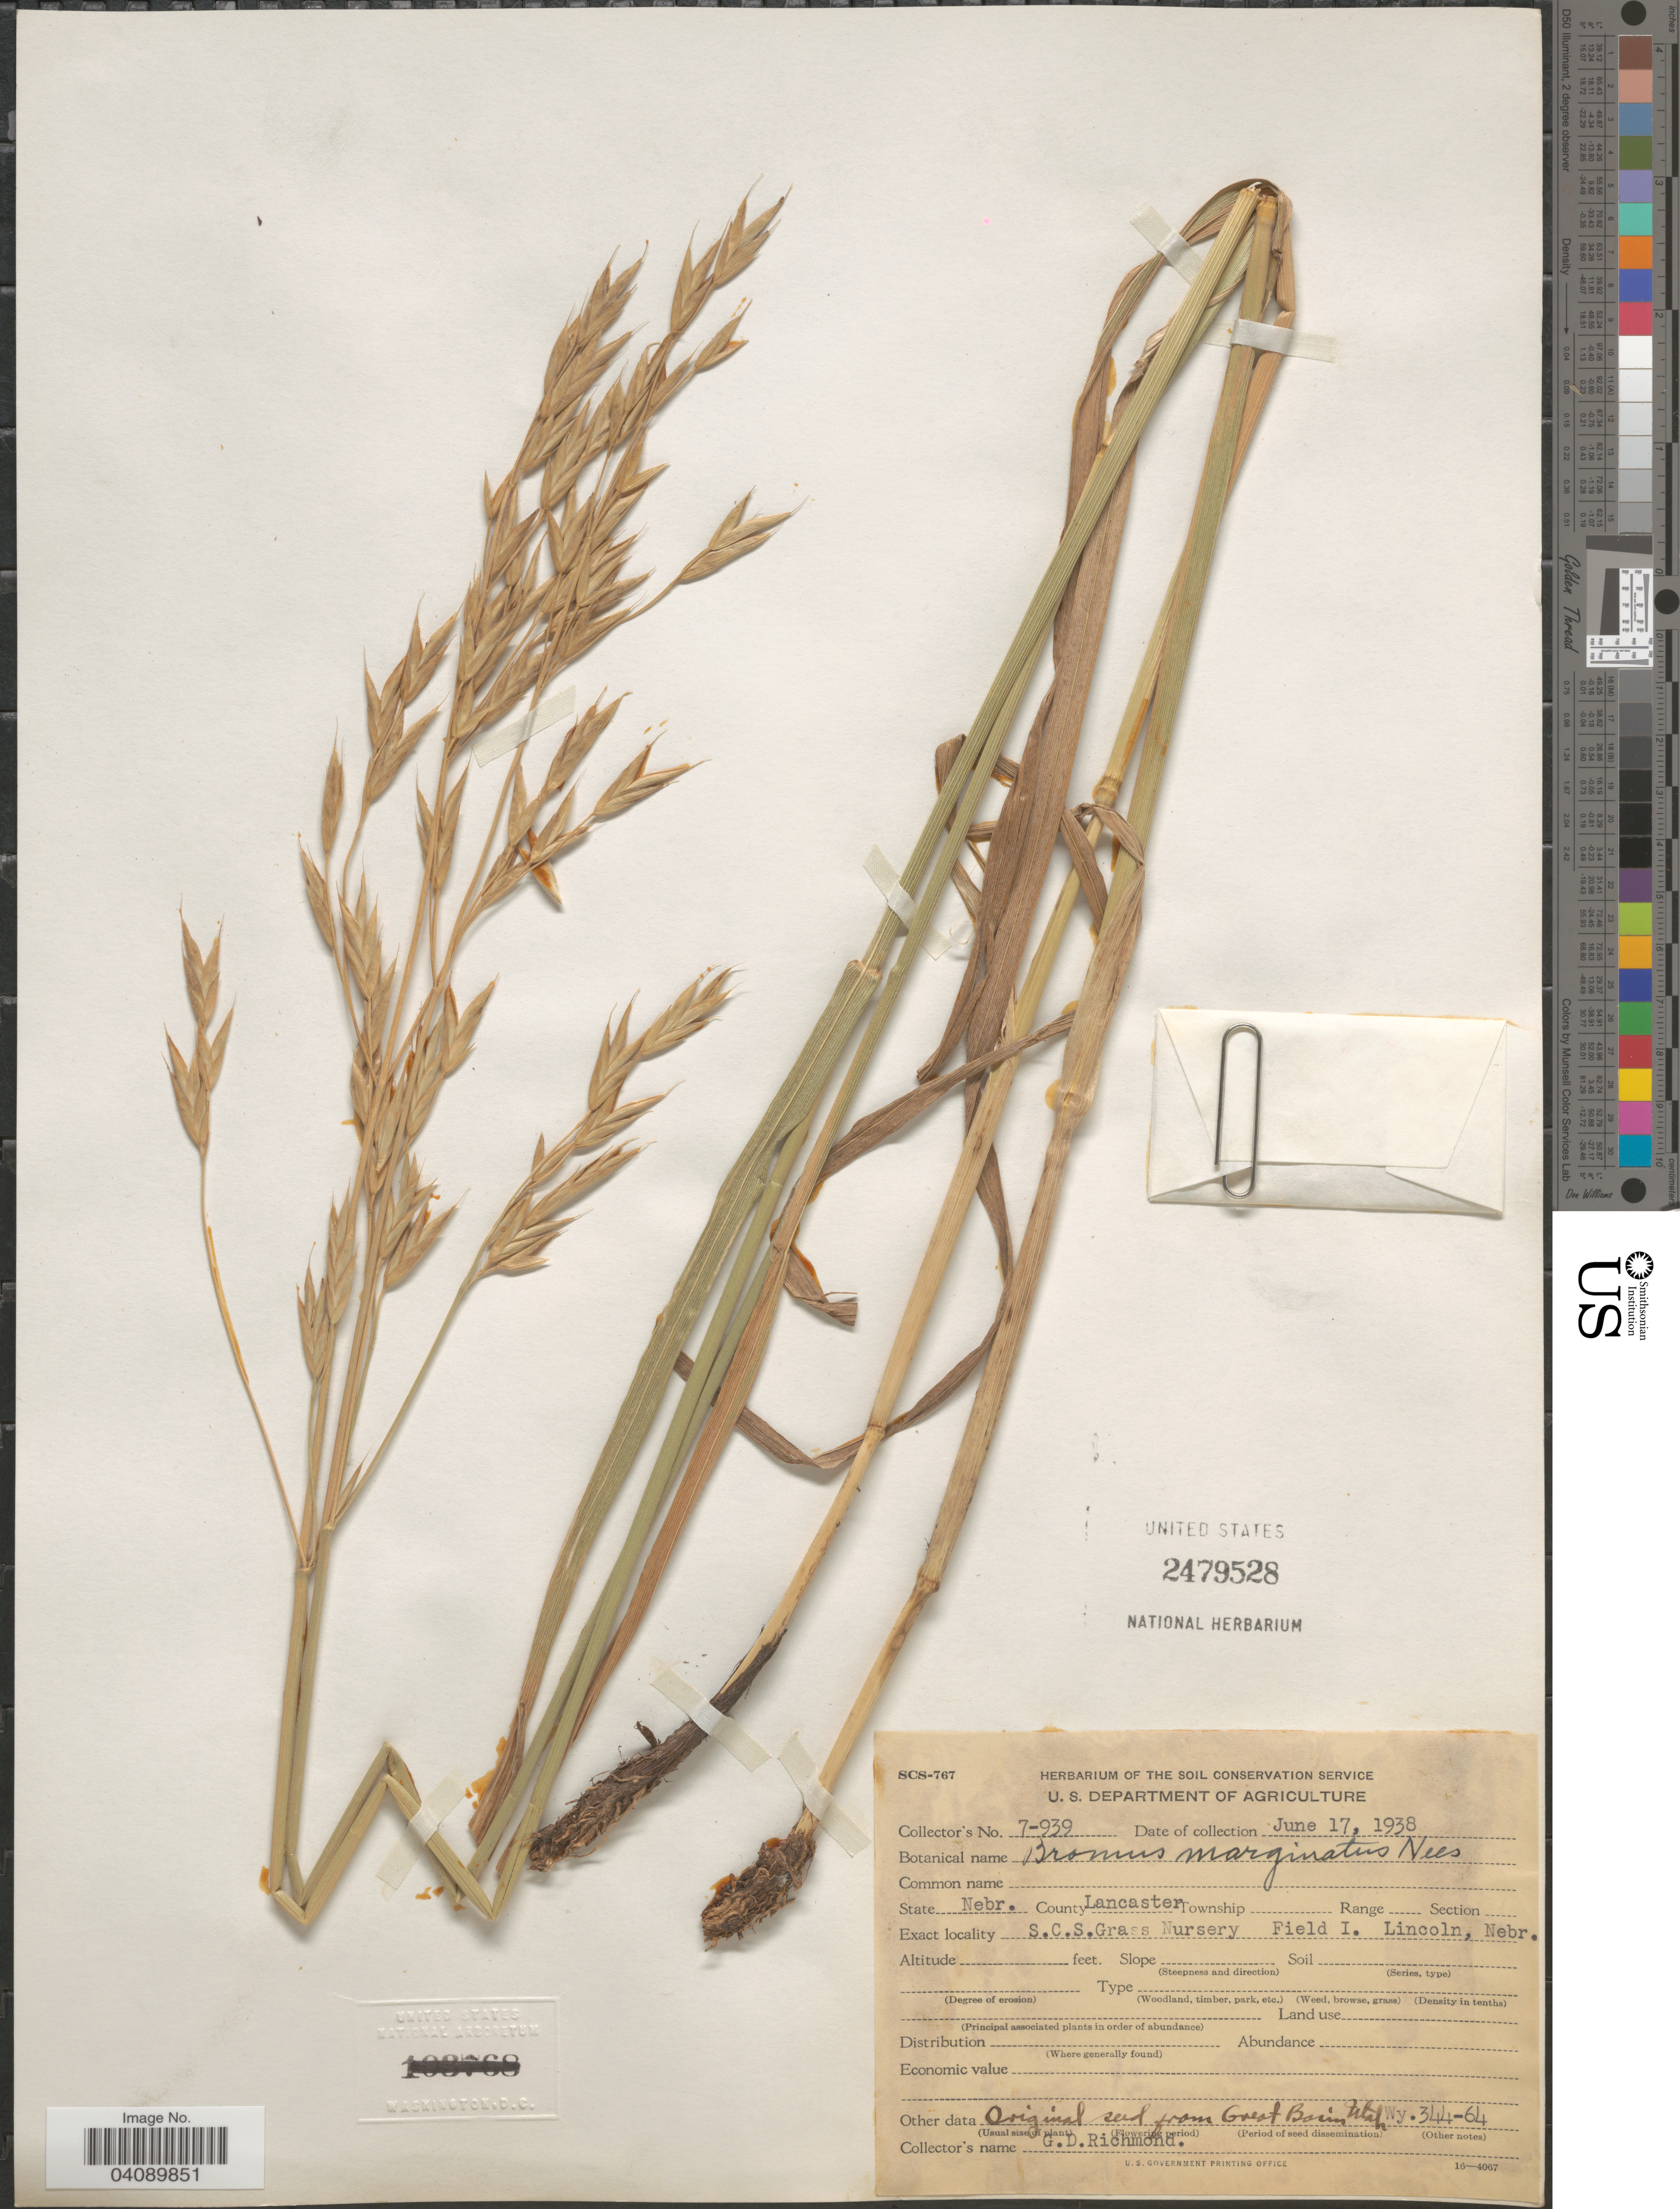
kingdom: Plantae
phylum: Tracheophyta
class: Liliopsida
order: Poales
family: Poaceae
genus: Bromus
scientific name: Bromus marginatus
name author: Nees ex Steud.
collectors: G. Richmond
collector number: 7-939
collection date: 1938-06-17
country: United States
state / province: Nebraska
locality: County Lancaster. S.C.S. Grass Nursery, Field I, Lincoln.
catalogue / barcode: US 2479528